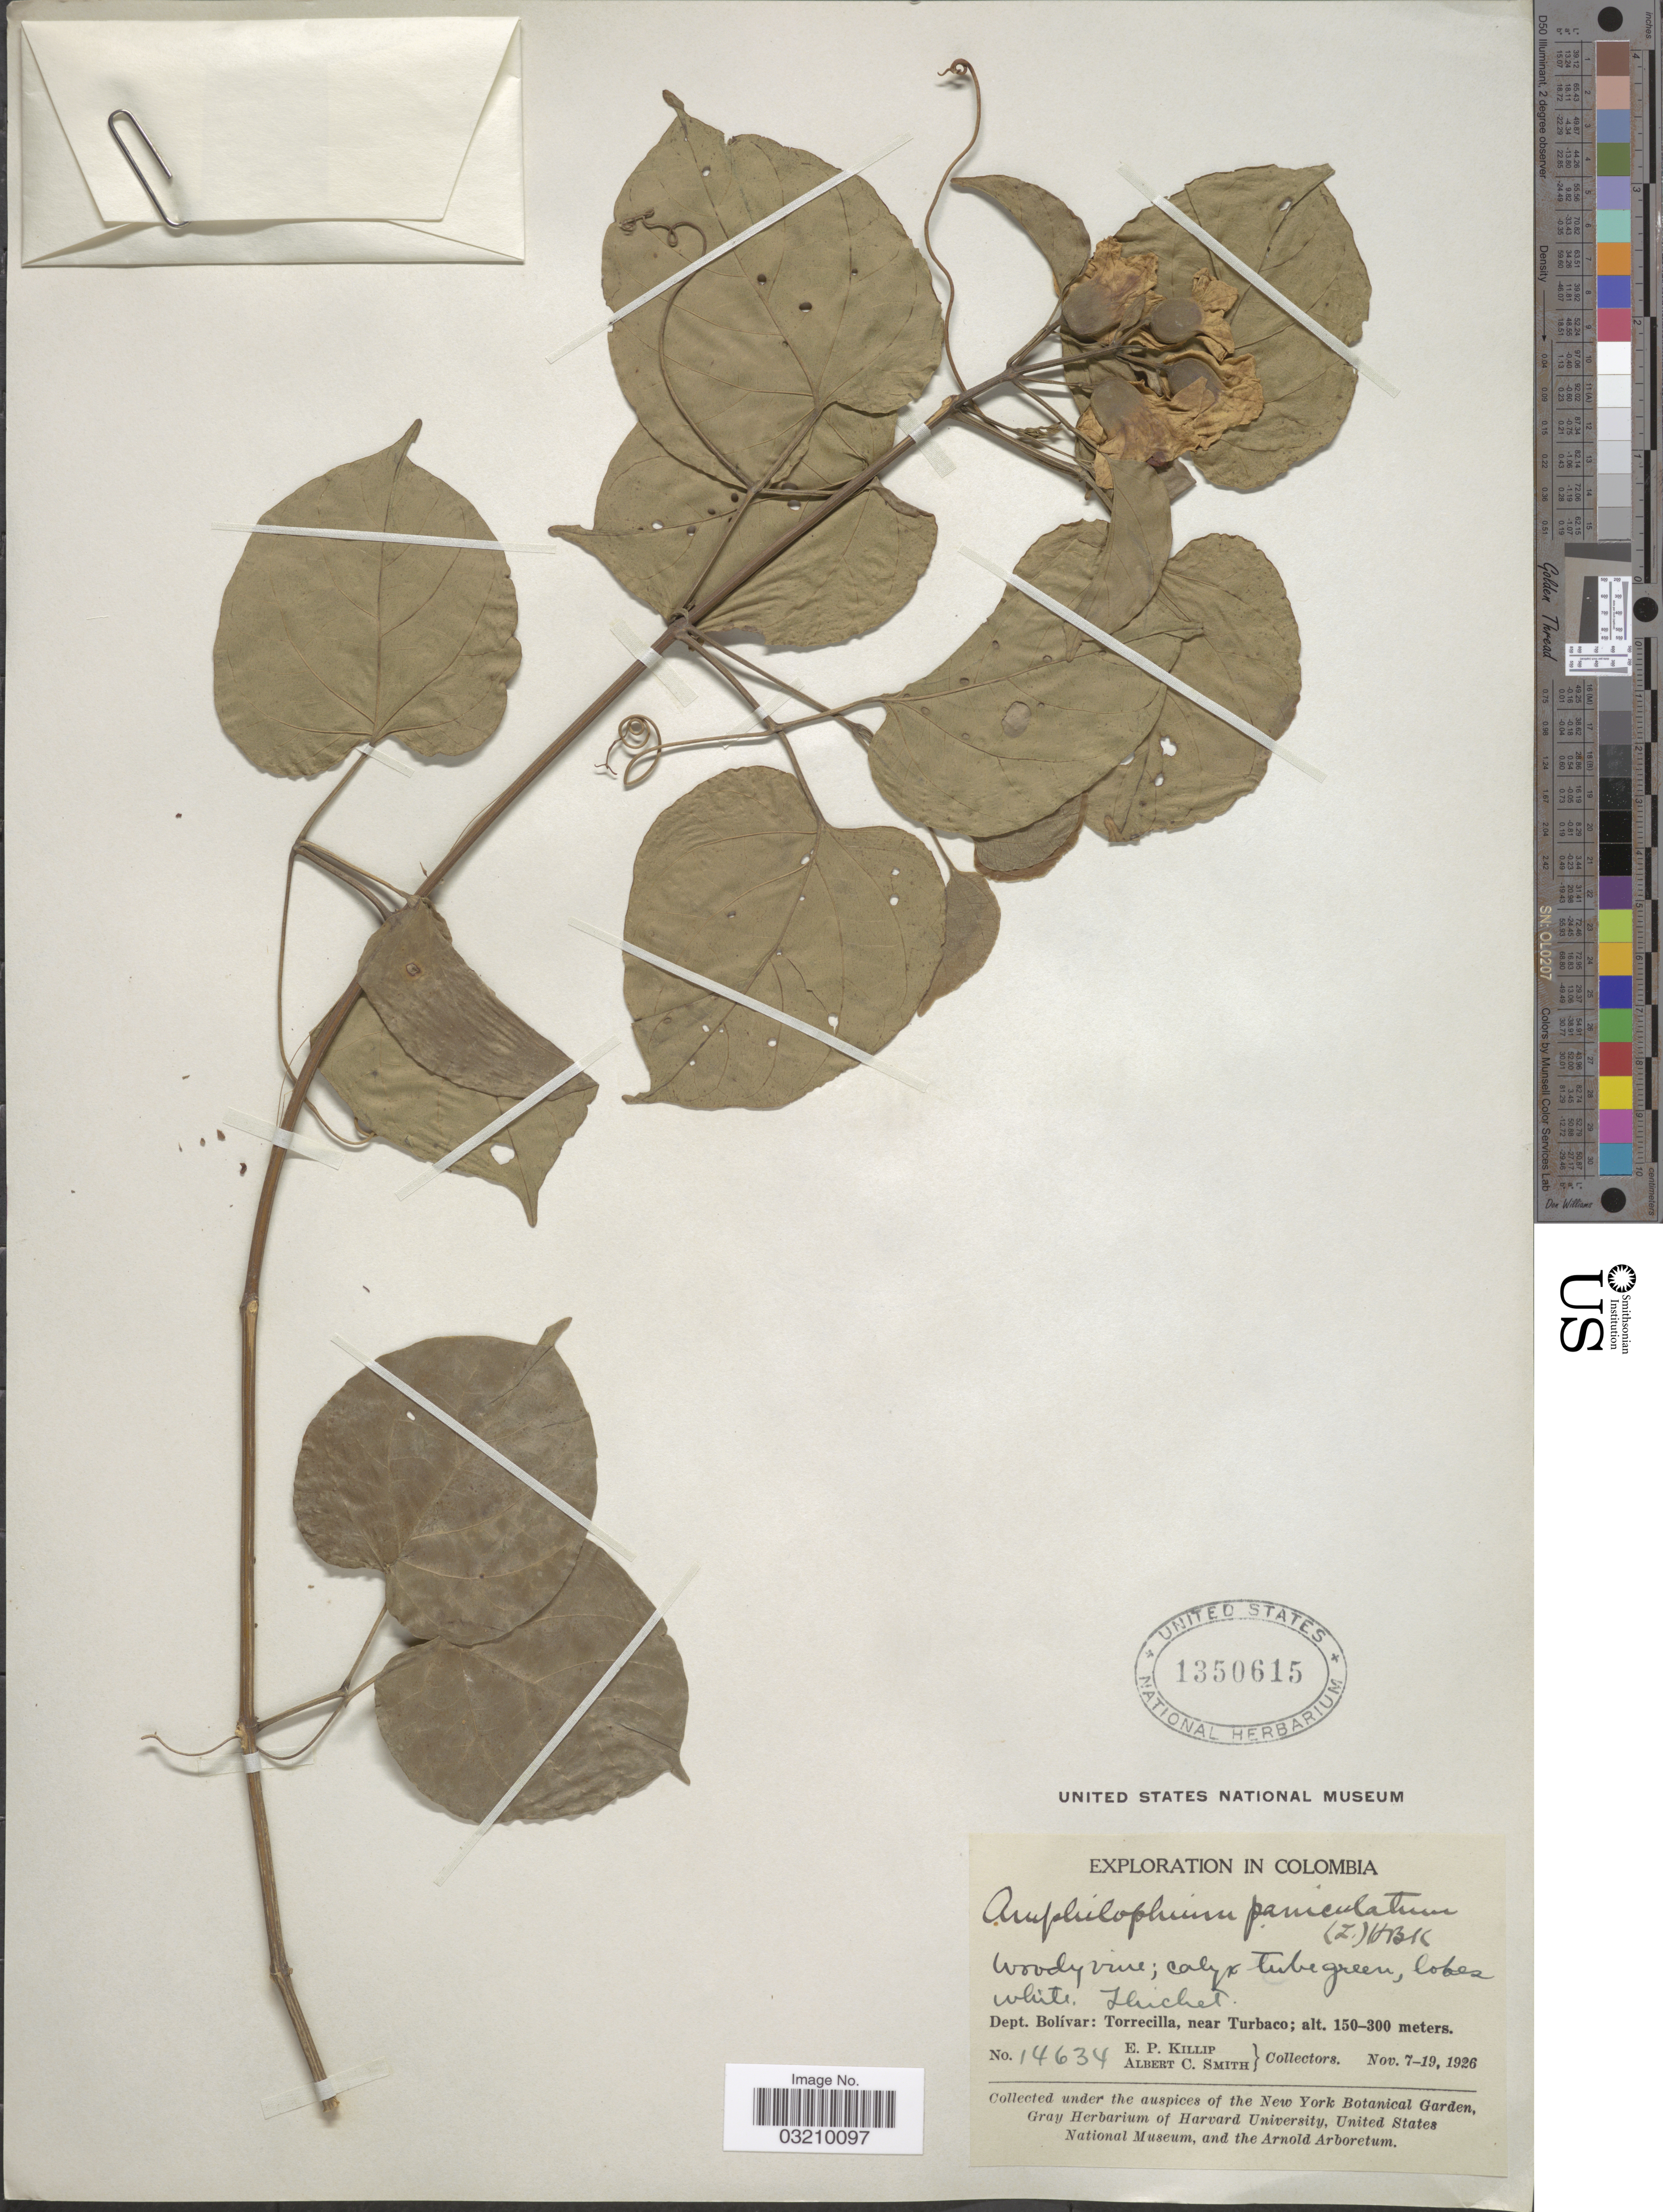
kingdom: Plantae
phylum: Tracheophyta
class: Magnoliopsida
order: Lamiales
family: Bignoniaceae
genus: Amphilophium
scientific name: Amphilophium paniculatum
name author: (L.) Kunth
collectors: E. P. Killip & A. C. Smith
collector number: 14634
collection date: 1926-11-07/1926-11-19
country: Colombia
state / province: Bolívar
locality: Dept. Bolívar: Torrecilla, near Turbaco.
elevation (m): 150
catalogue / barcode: US 1350615